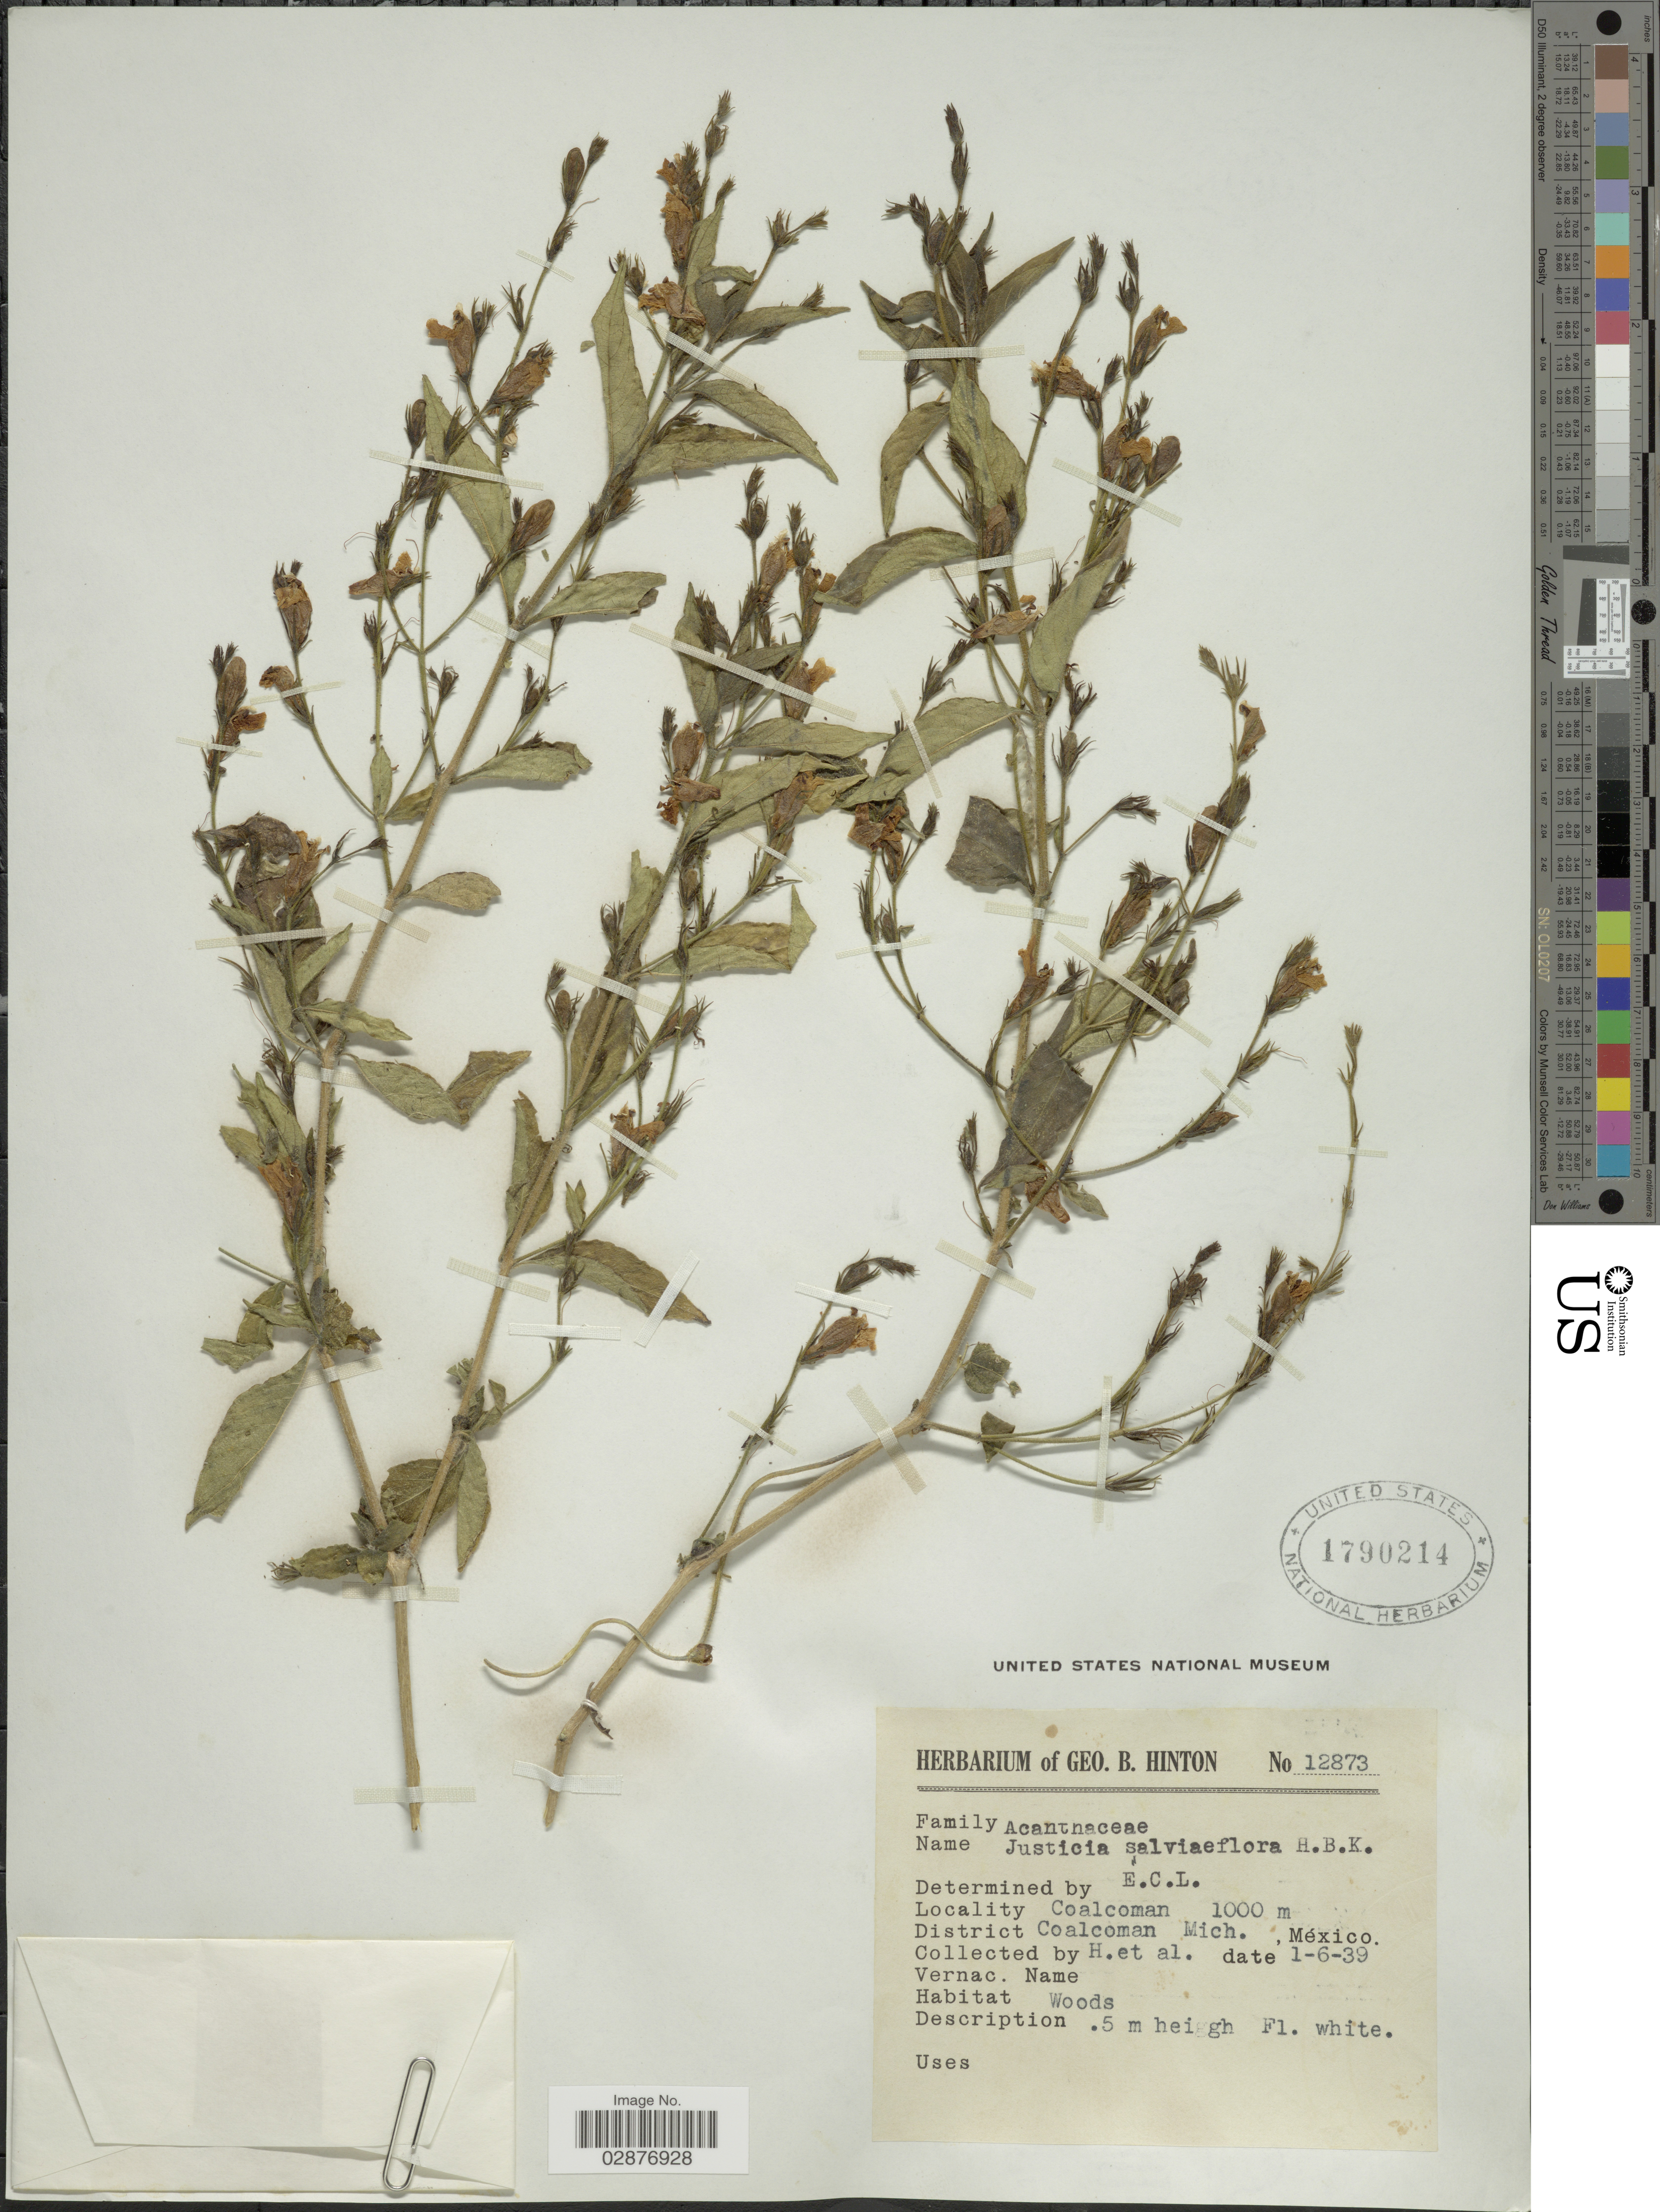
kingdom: Plantae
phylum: Tracheophyta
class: Magnoliopsida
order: Lamiales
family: Acanthaceae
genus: Justicia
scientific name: Justicia salviiflora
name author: Kunth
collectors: G. B. Hinton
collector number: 12873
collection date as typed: Transcribed d/m/y: 1/6/39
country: Mexico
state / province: Michoacán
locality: Coalcoman, District Coalcoman.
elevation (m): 1000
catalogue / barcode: US 1790214